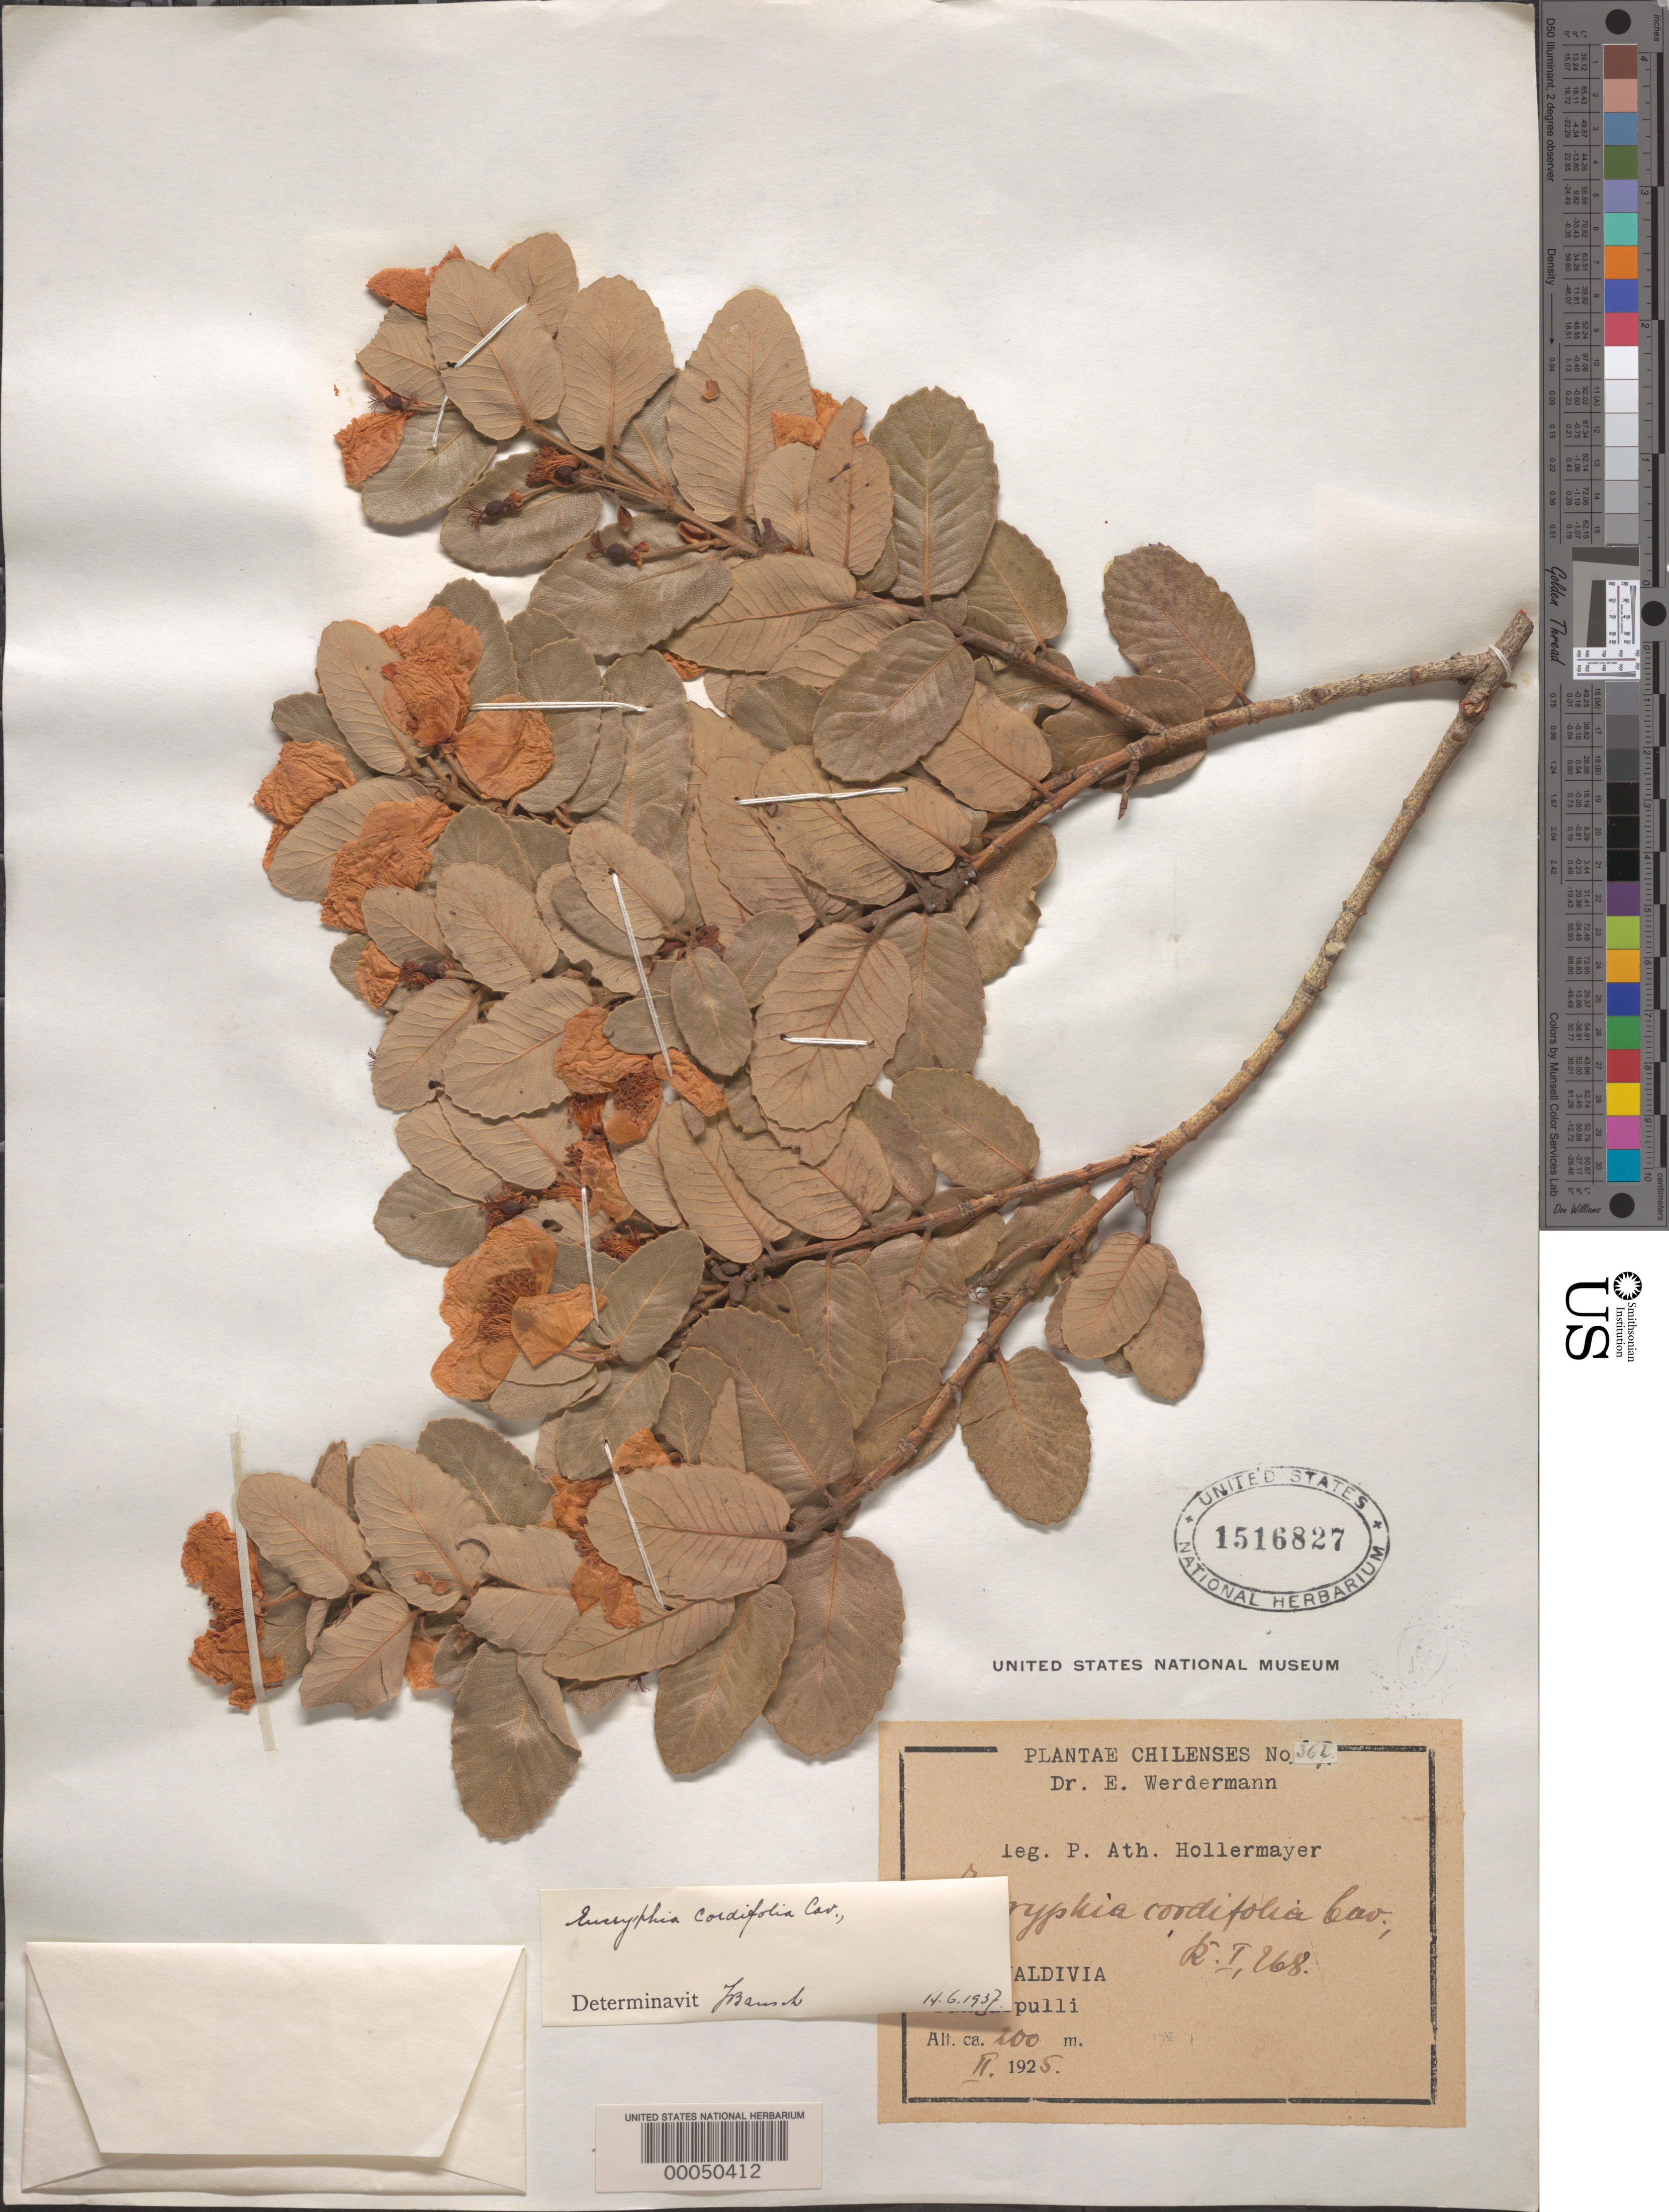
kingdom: Plantae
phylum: Tracheophyta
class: Magnoliopsida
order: Oxalidales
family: Cunoniaceae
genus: Eucryphia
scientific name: Eucryphia cordifolia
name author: Cav.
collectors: E. Werdermann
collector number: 362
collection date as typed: Feb 1925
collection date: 1925-02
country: Chile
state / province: Los Lagos (X)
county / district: Valdivia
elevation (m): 200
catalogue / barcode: US 1516827